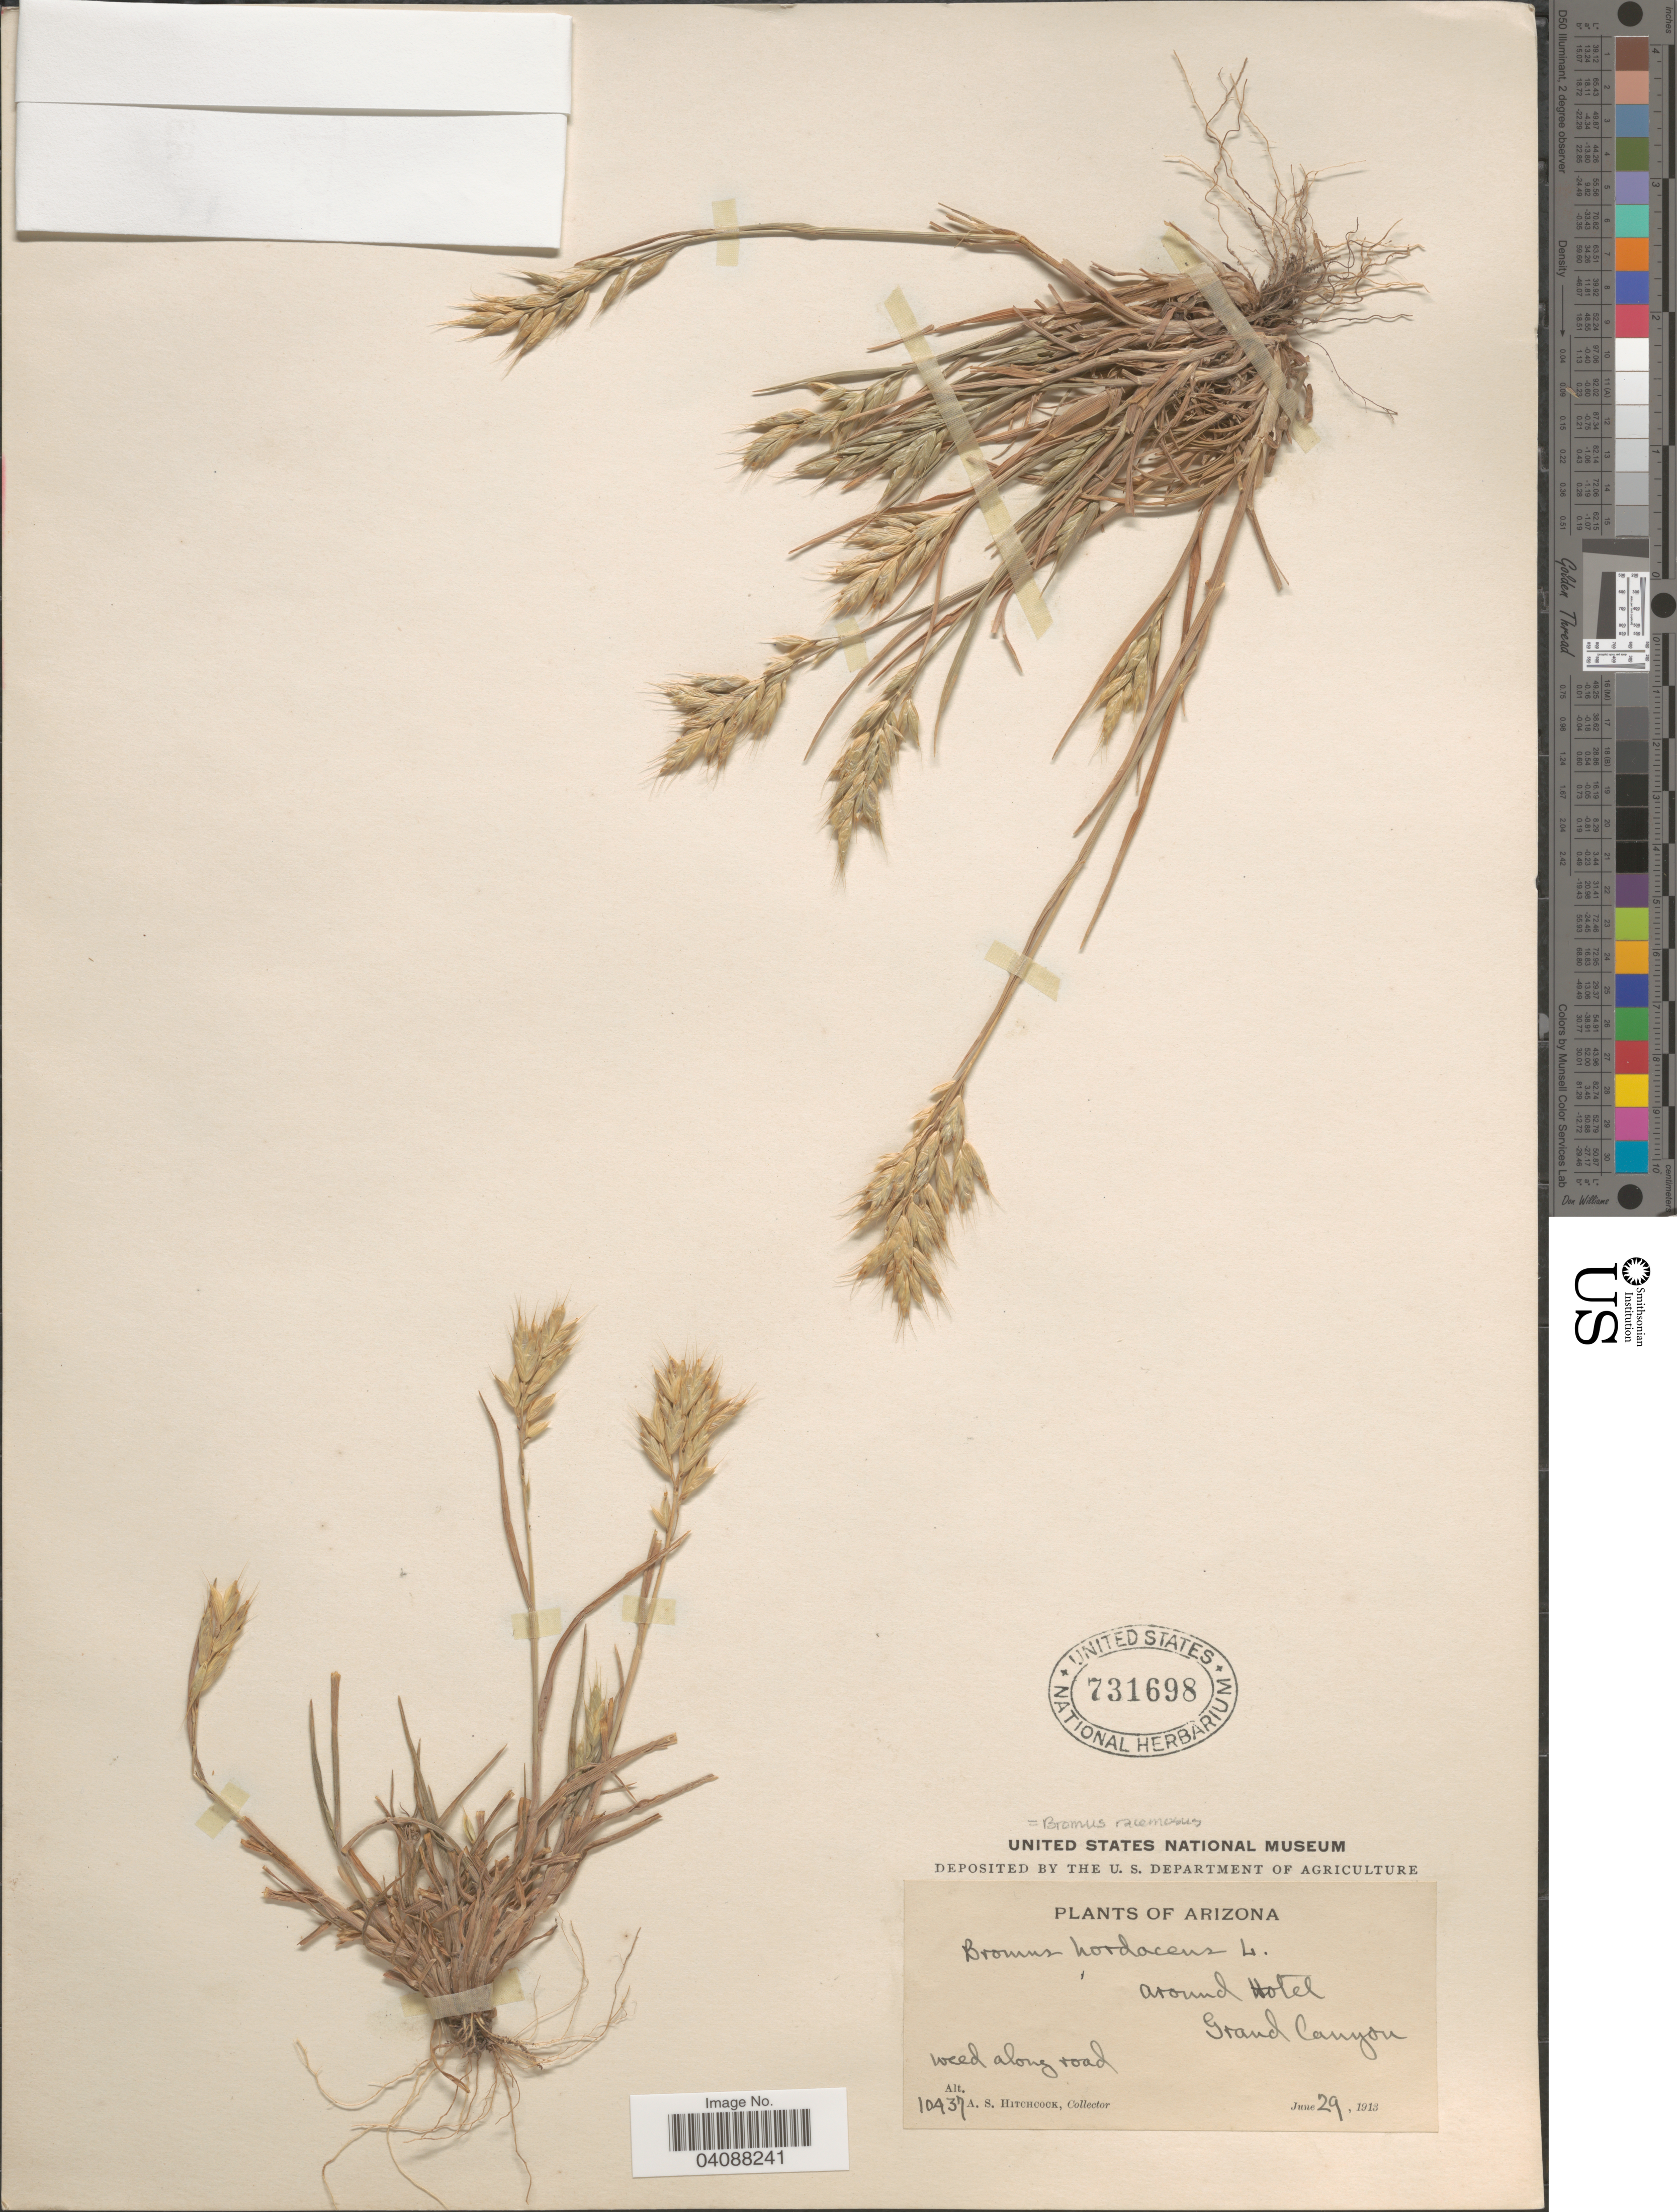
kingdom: Plantae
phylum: Tracheophyta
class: Liliopsida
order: Poales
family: Poaceae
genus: Bromus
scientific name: Bromus racemosus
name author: L.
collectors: A. S. Hitchcock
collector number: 10437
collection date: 1913-06-29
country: United States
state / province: Arizona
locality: Around Hotel Grand Canyon.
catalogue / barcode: US 731698